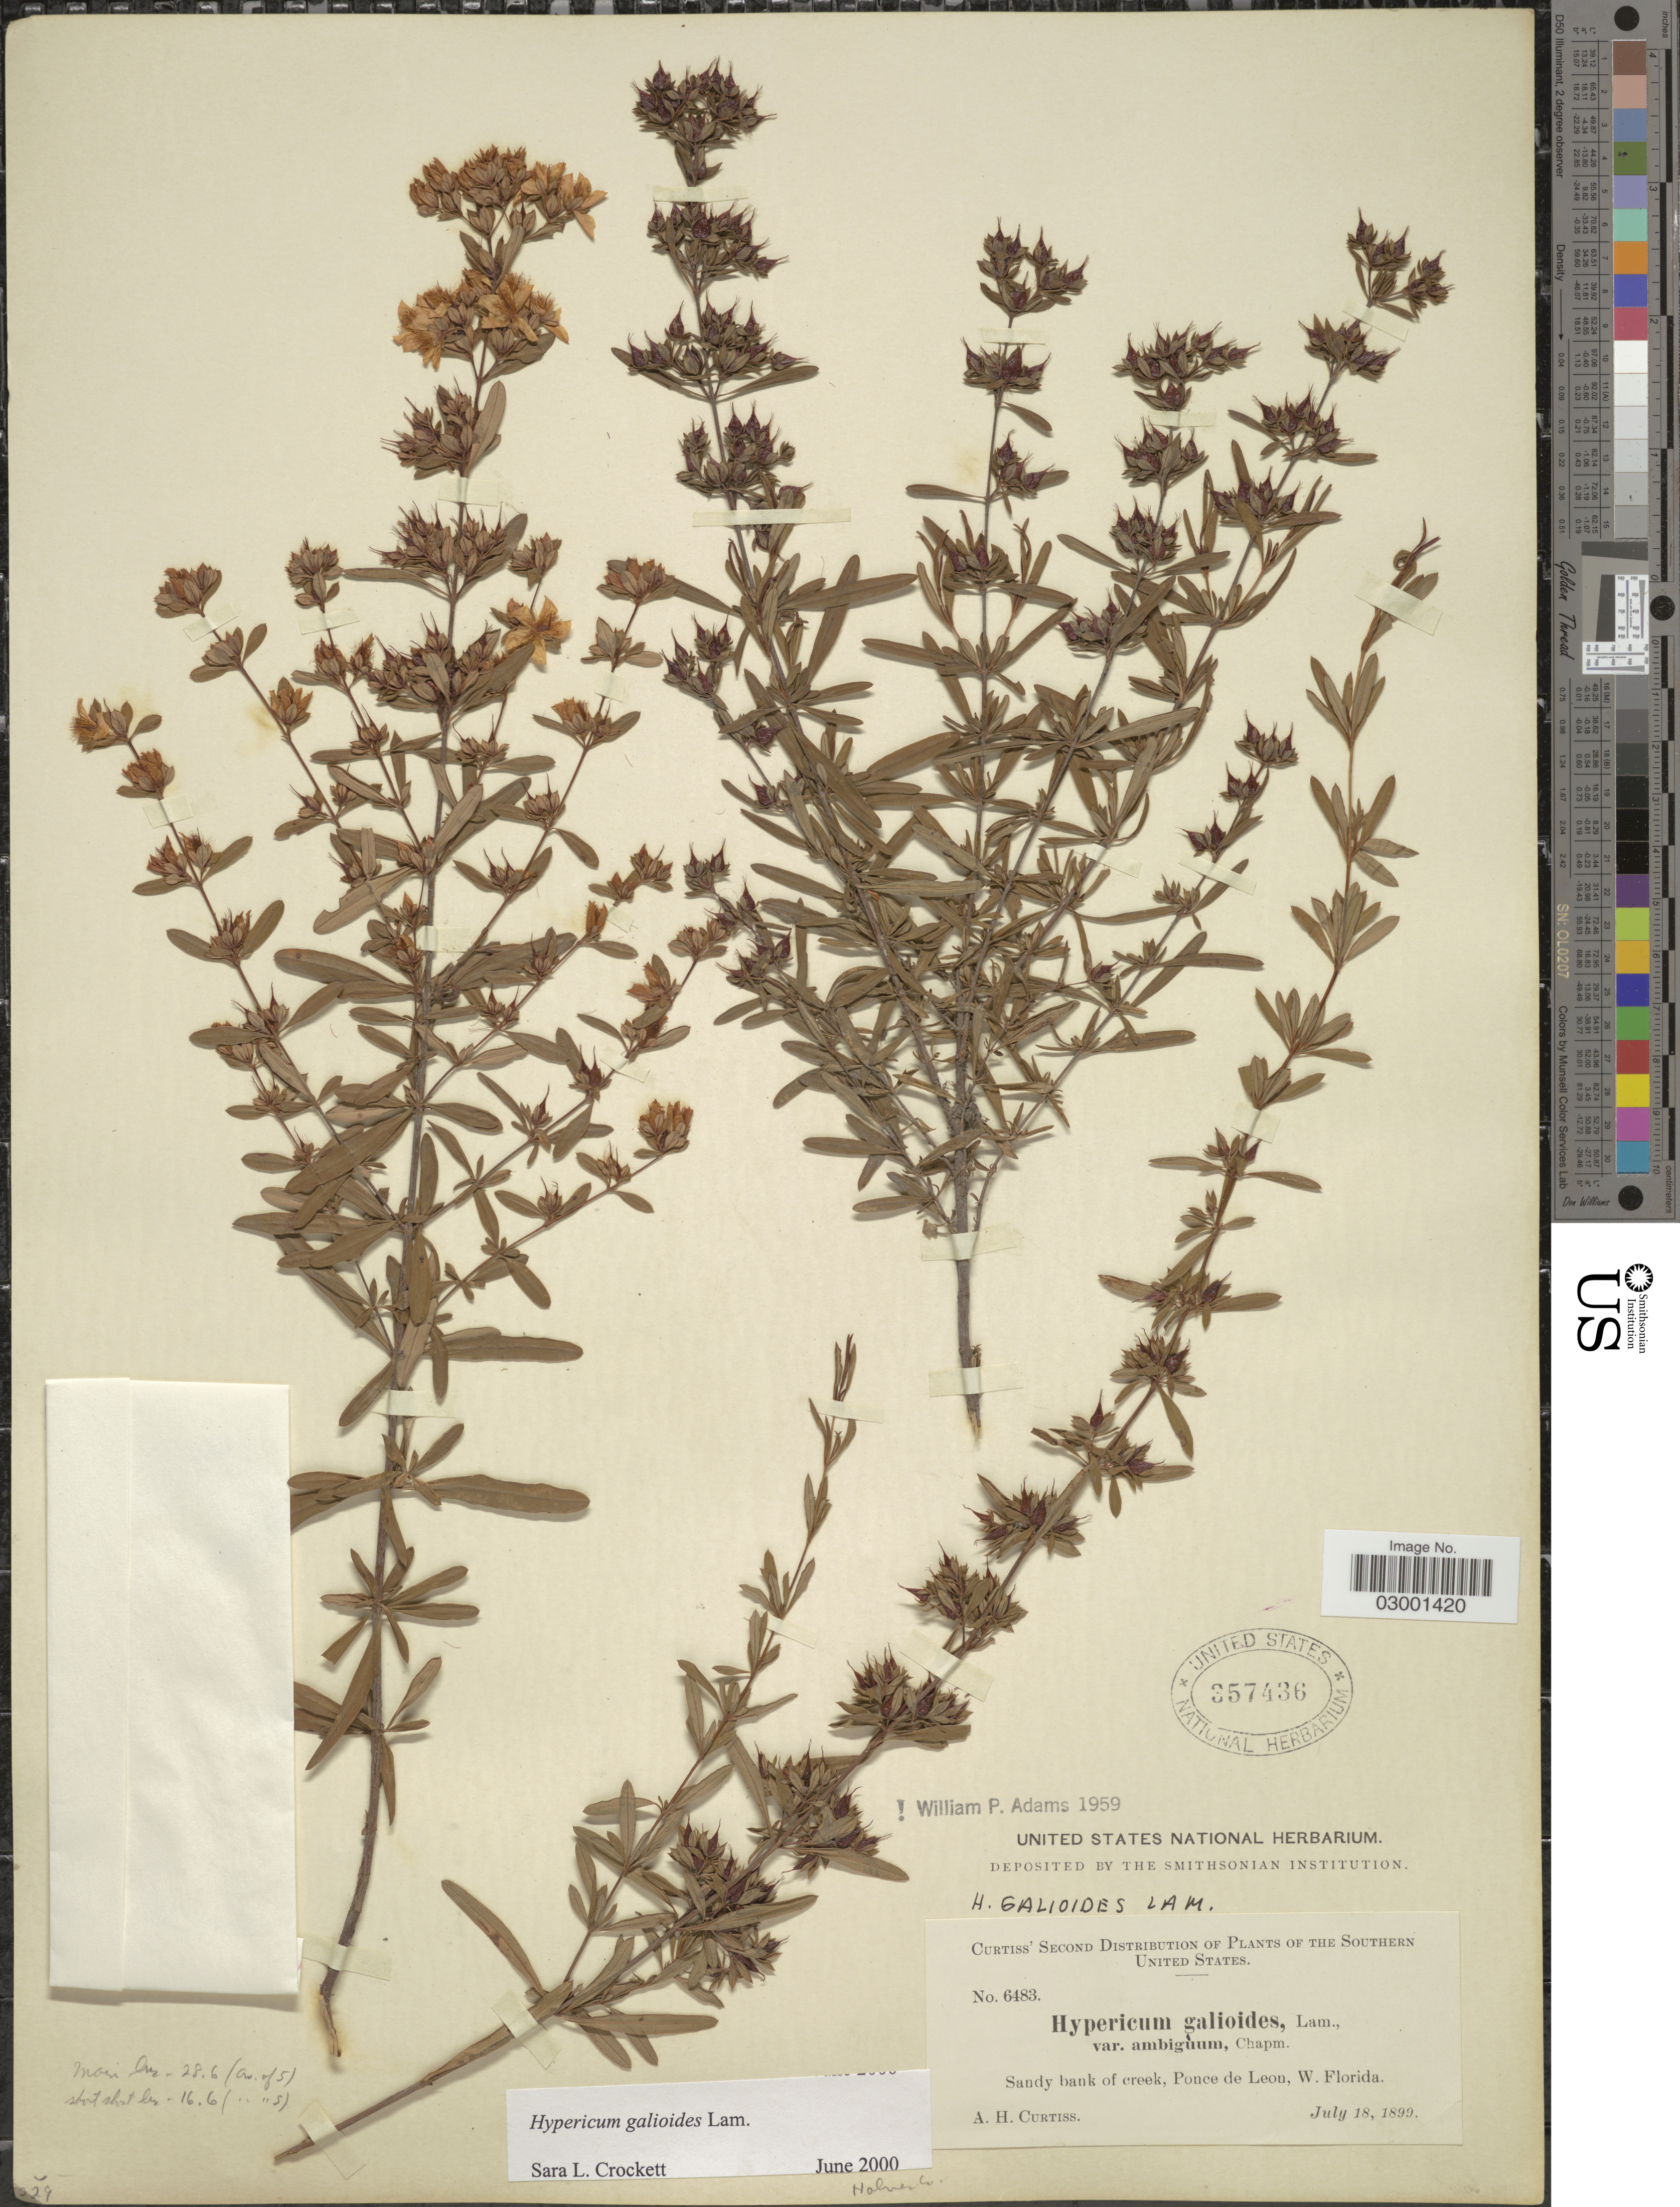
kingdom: Plantae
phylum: Tracheophyta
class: Magnoliopsida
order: Malpighiales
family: Hypericaceae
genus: Hypericum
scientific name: Hypericum galioides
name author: Lam.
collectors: A. H. Curtiss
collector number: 6483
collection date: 1899-07-18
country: United States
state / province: Florida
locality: Southern United States. Sandy bank of creek, Ponce de Leon, W. Florida.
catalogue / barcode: US 357436